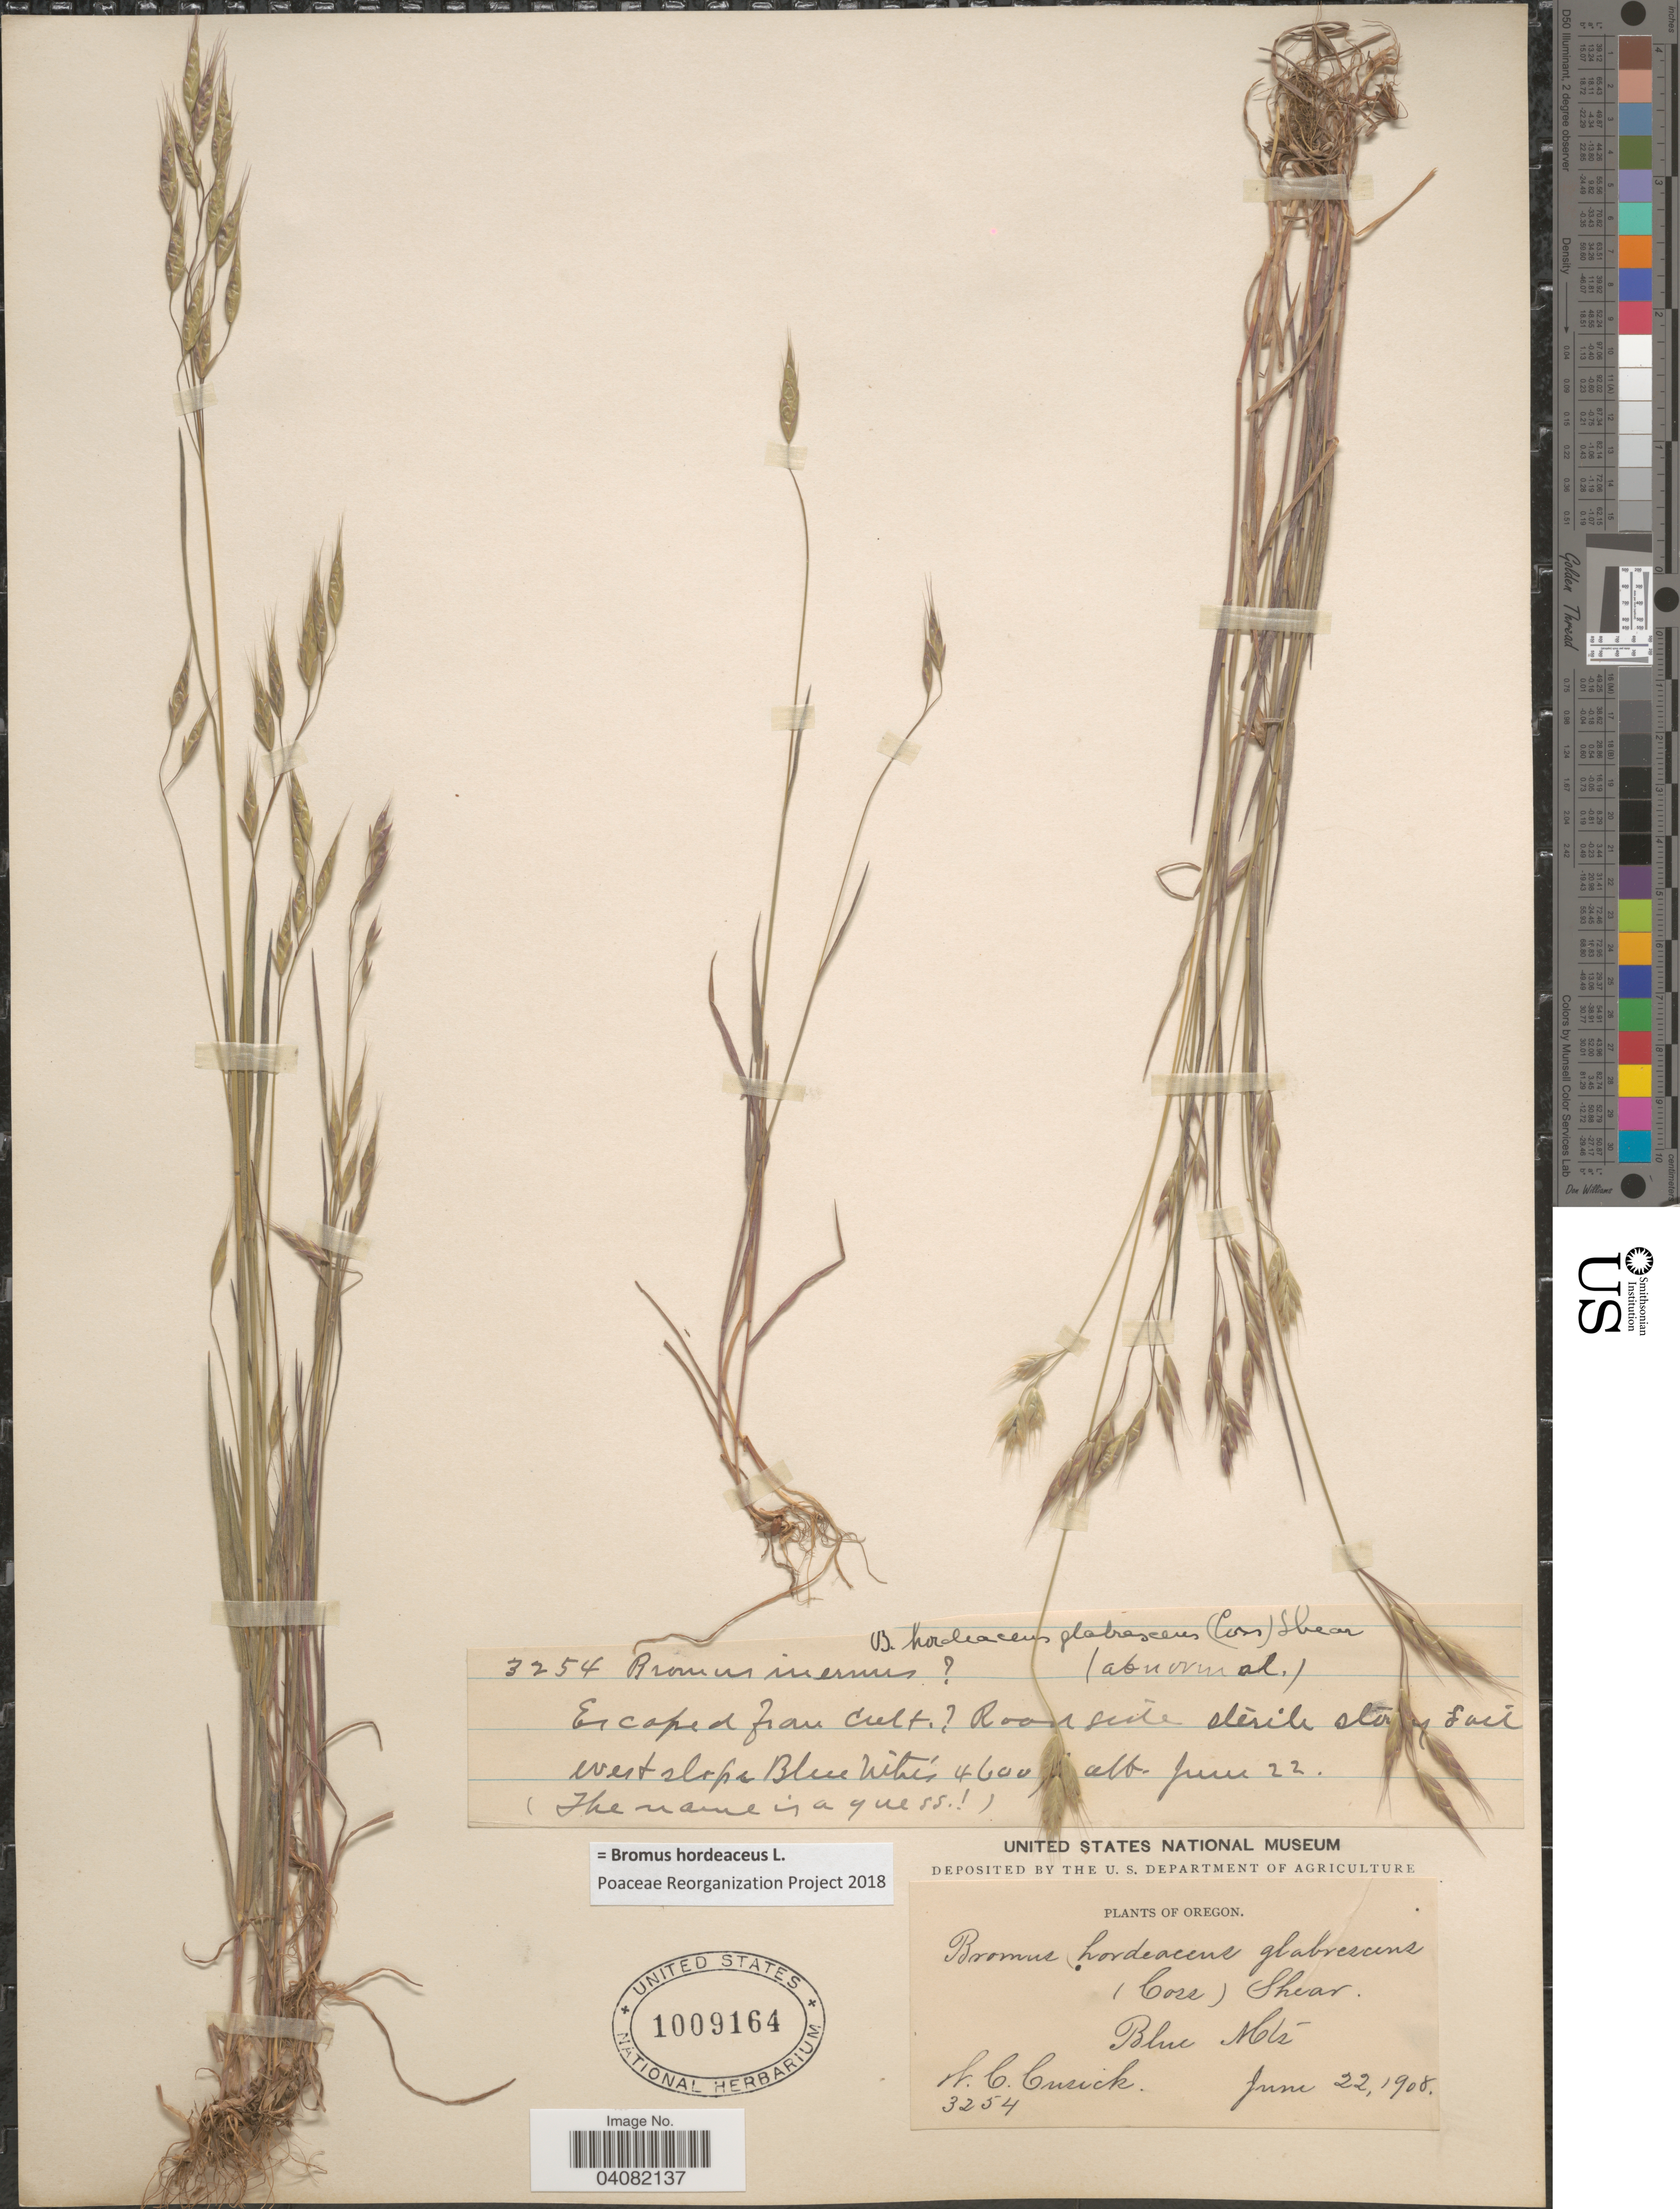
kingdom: Plantae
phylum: Tracheophyta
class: Liliopsida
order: Poales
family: Poaceae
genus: Bromus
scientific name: Bromus hordeaceus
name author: L.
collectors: W. C. Cusick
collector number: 3254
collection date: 1908-06-22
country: United States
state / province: Oregon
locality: West slope Blue Mtns.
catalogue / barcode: US 1009164